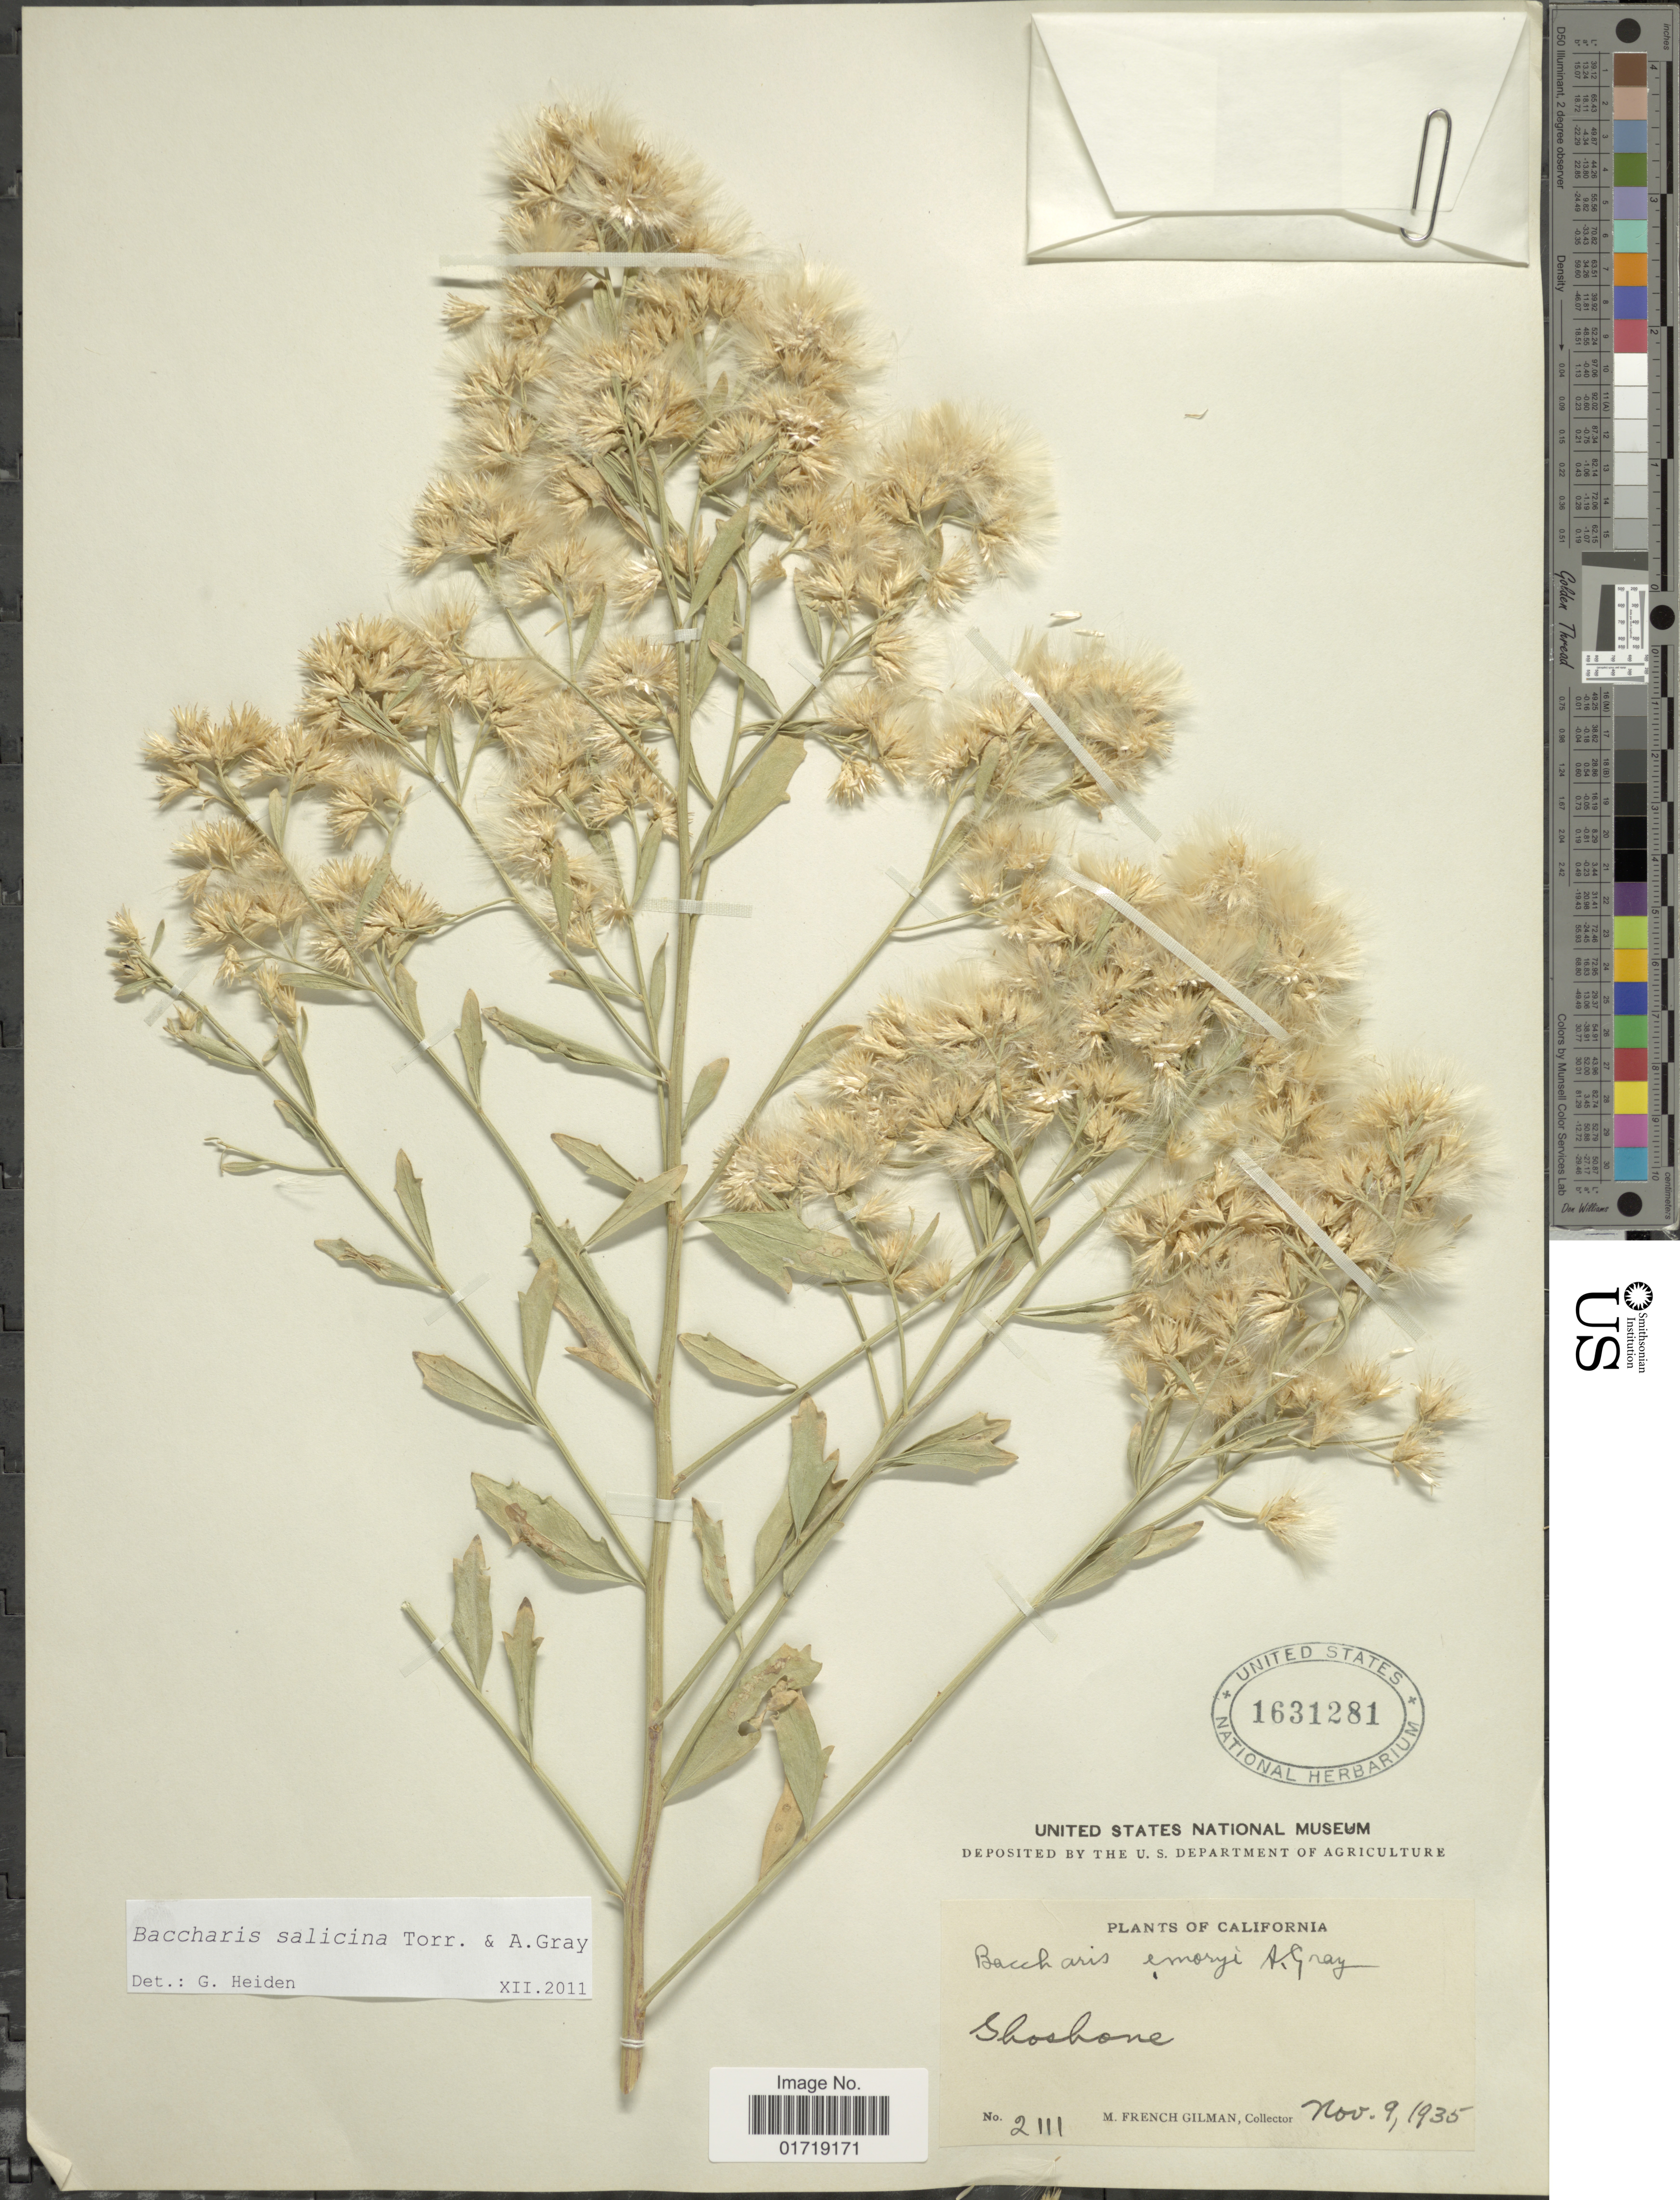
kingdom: Plantae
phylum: Tracheophyta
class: Magnoliopsida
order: Asterales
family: Asteraceae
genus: Baccharis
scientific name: Baccharis salicina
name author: Torr. & A. Gray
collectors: M. F. Gilman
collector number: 2111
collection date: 1935-11-09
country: United States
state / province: California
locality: Shoshone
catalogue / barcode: US 1631281